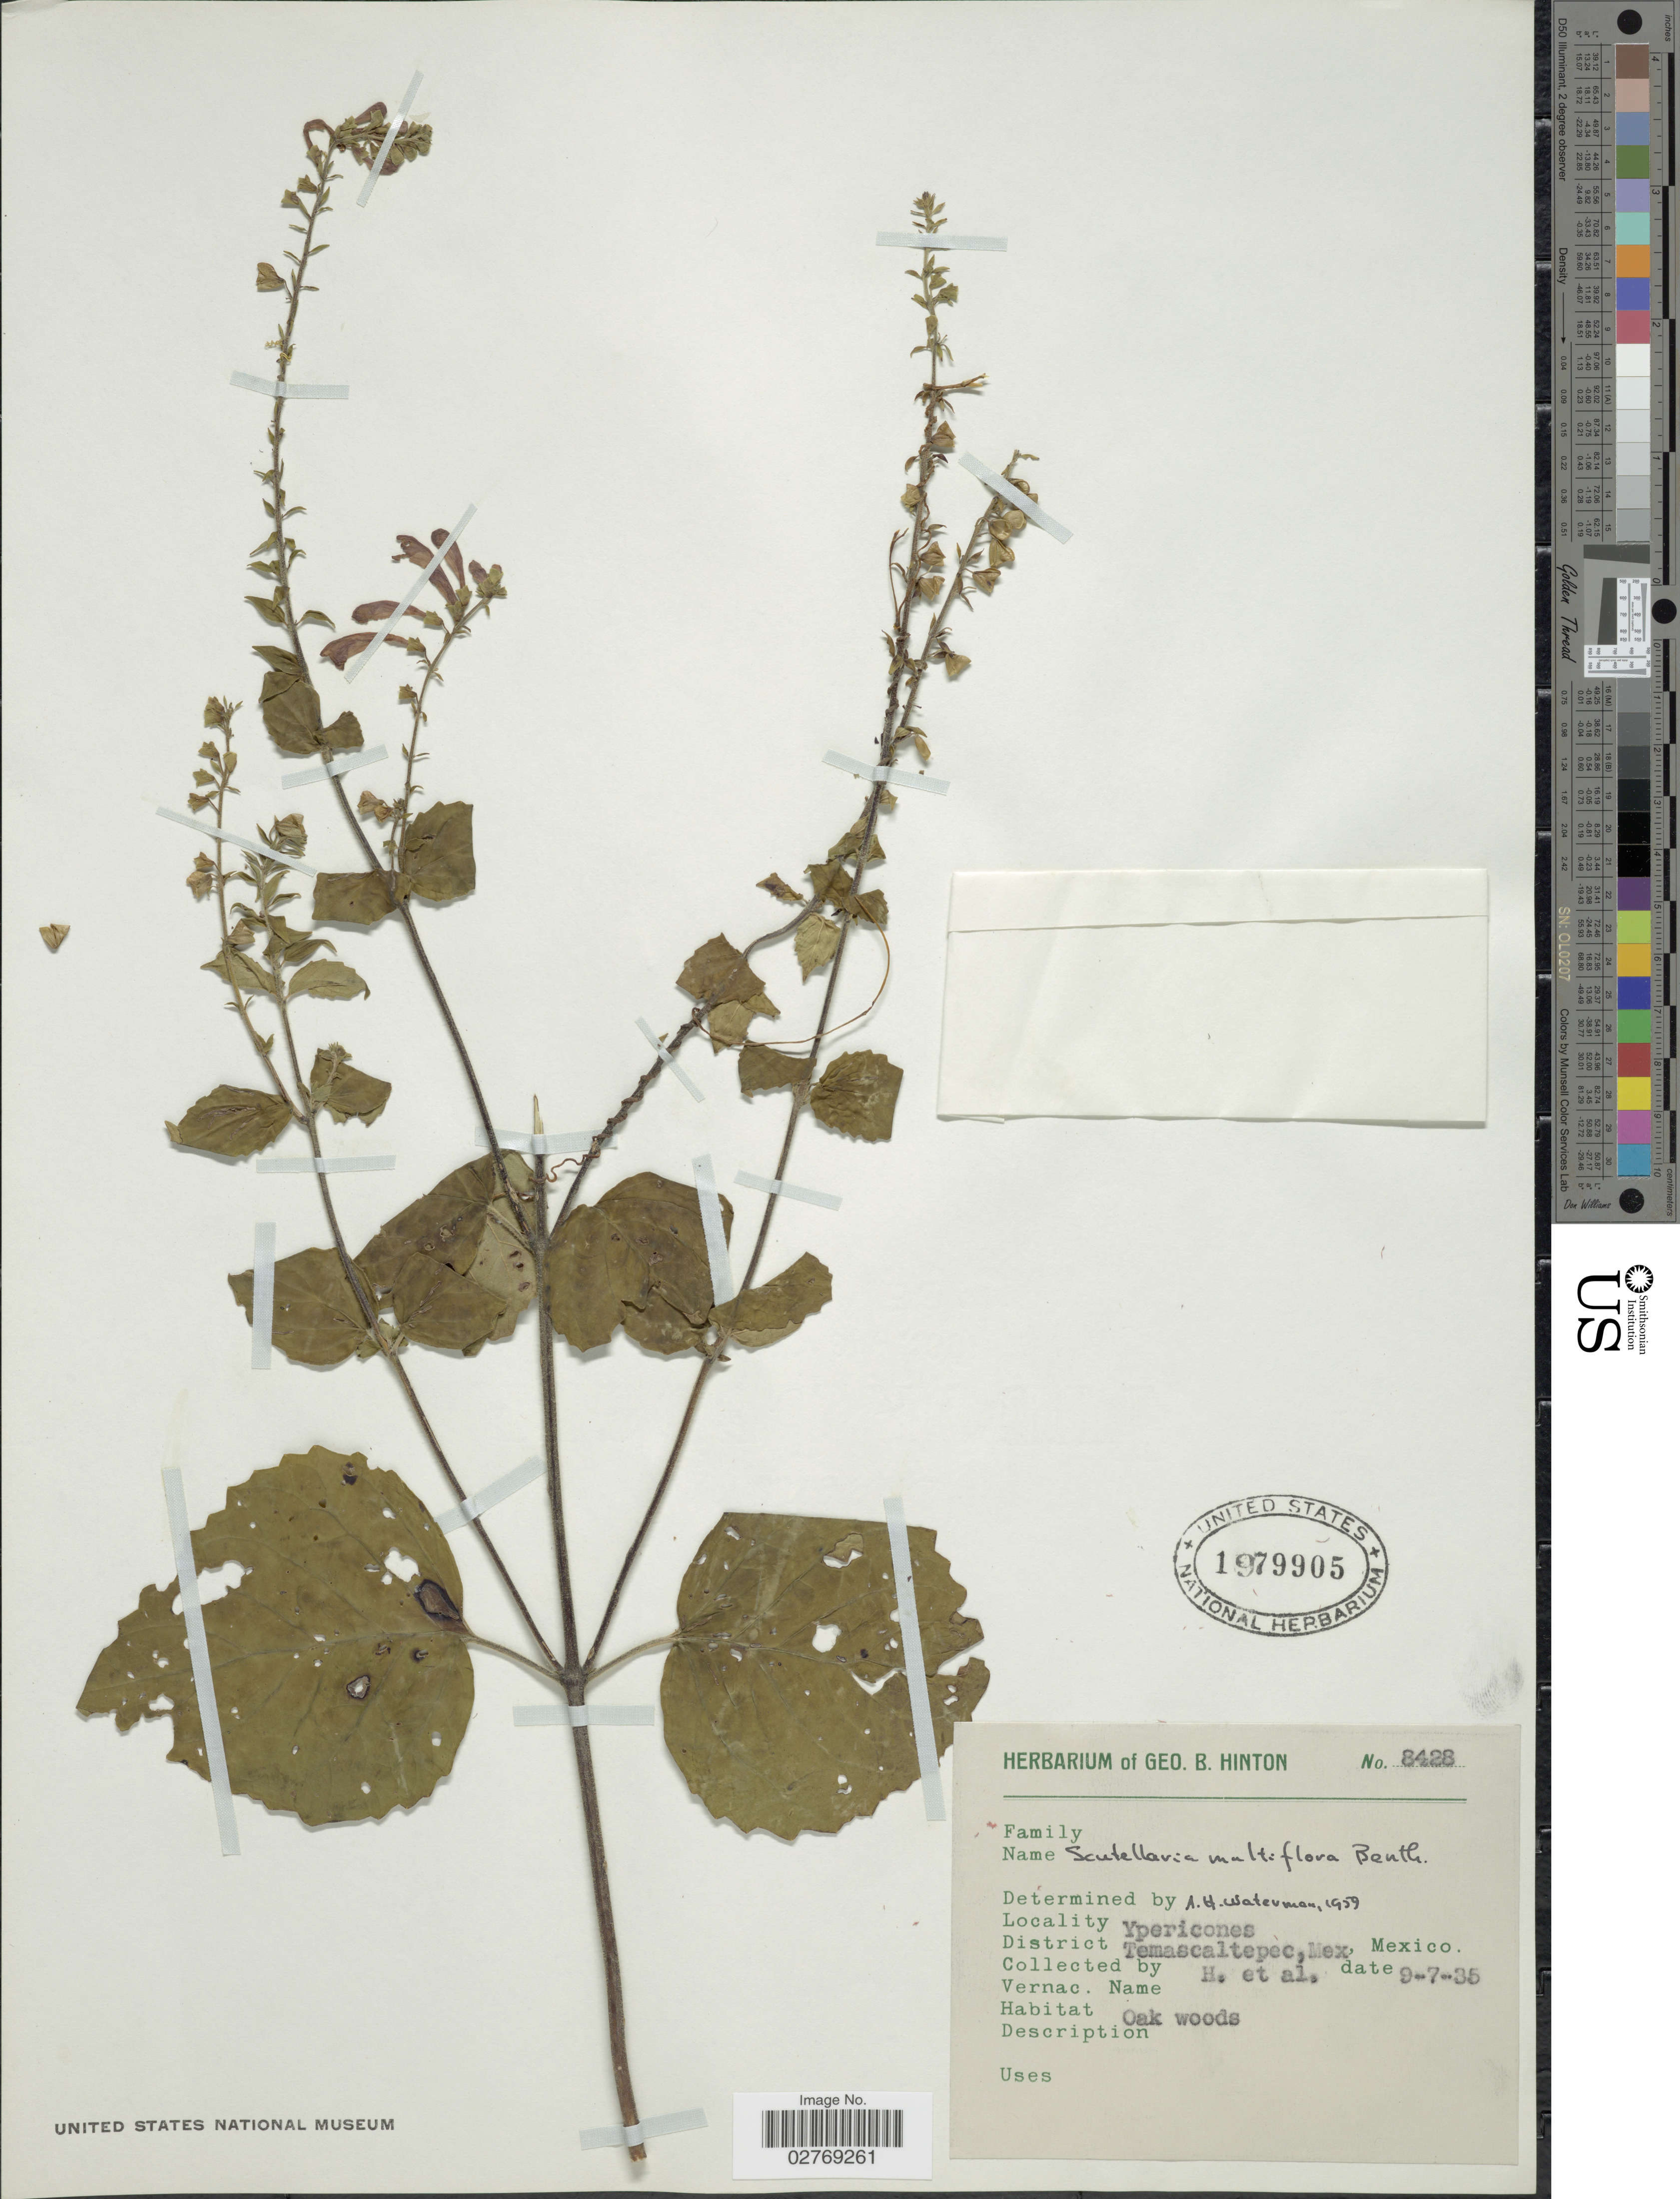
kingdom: Plantae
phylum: Tracheophyta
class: Magnoliopsida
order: Lamiales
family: Lamiaceae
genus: Scutellaria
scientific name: Scutellaria multiflora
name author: Benth.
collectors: G. B. Hinton & et al.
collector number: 8428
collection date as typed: Transcribed d/m/y: 9/7/35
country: Mexico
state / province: México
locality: Ypericones. District Temascaltepec.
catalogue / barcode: US 1979905